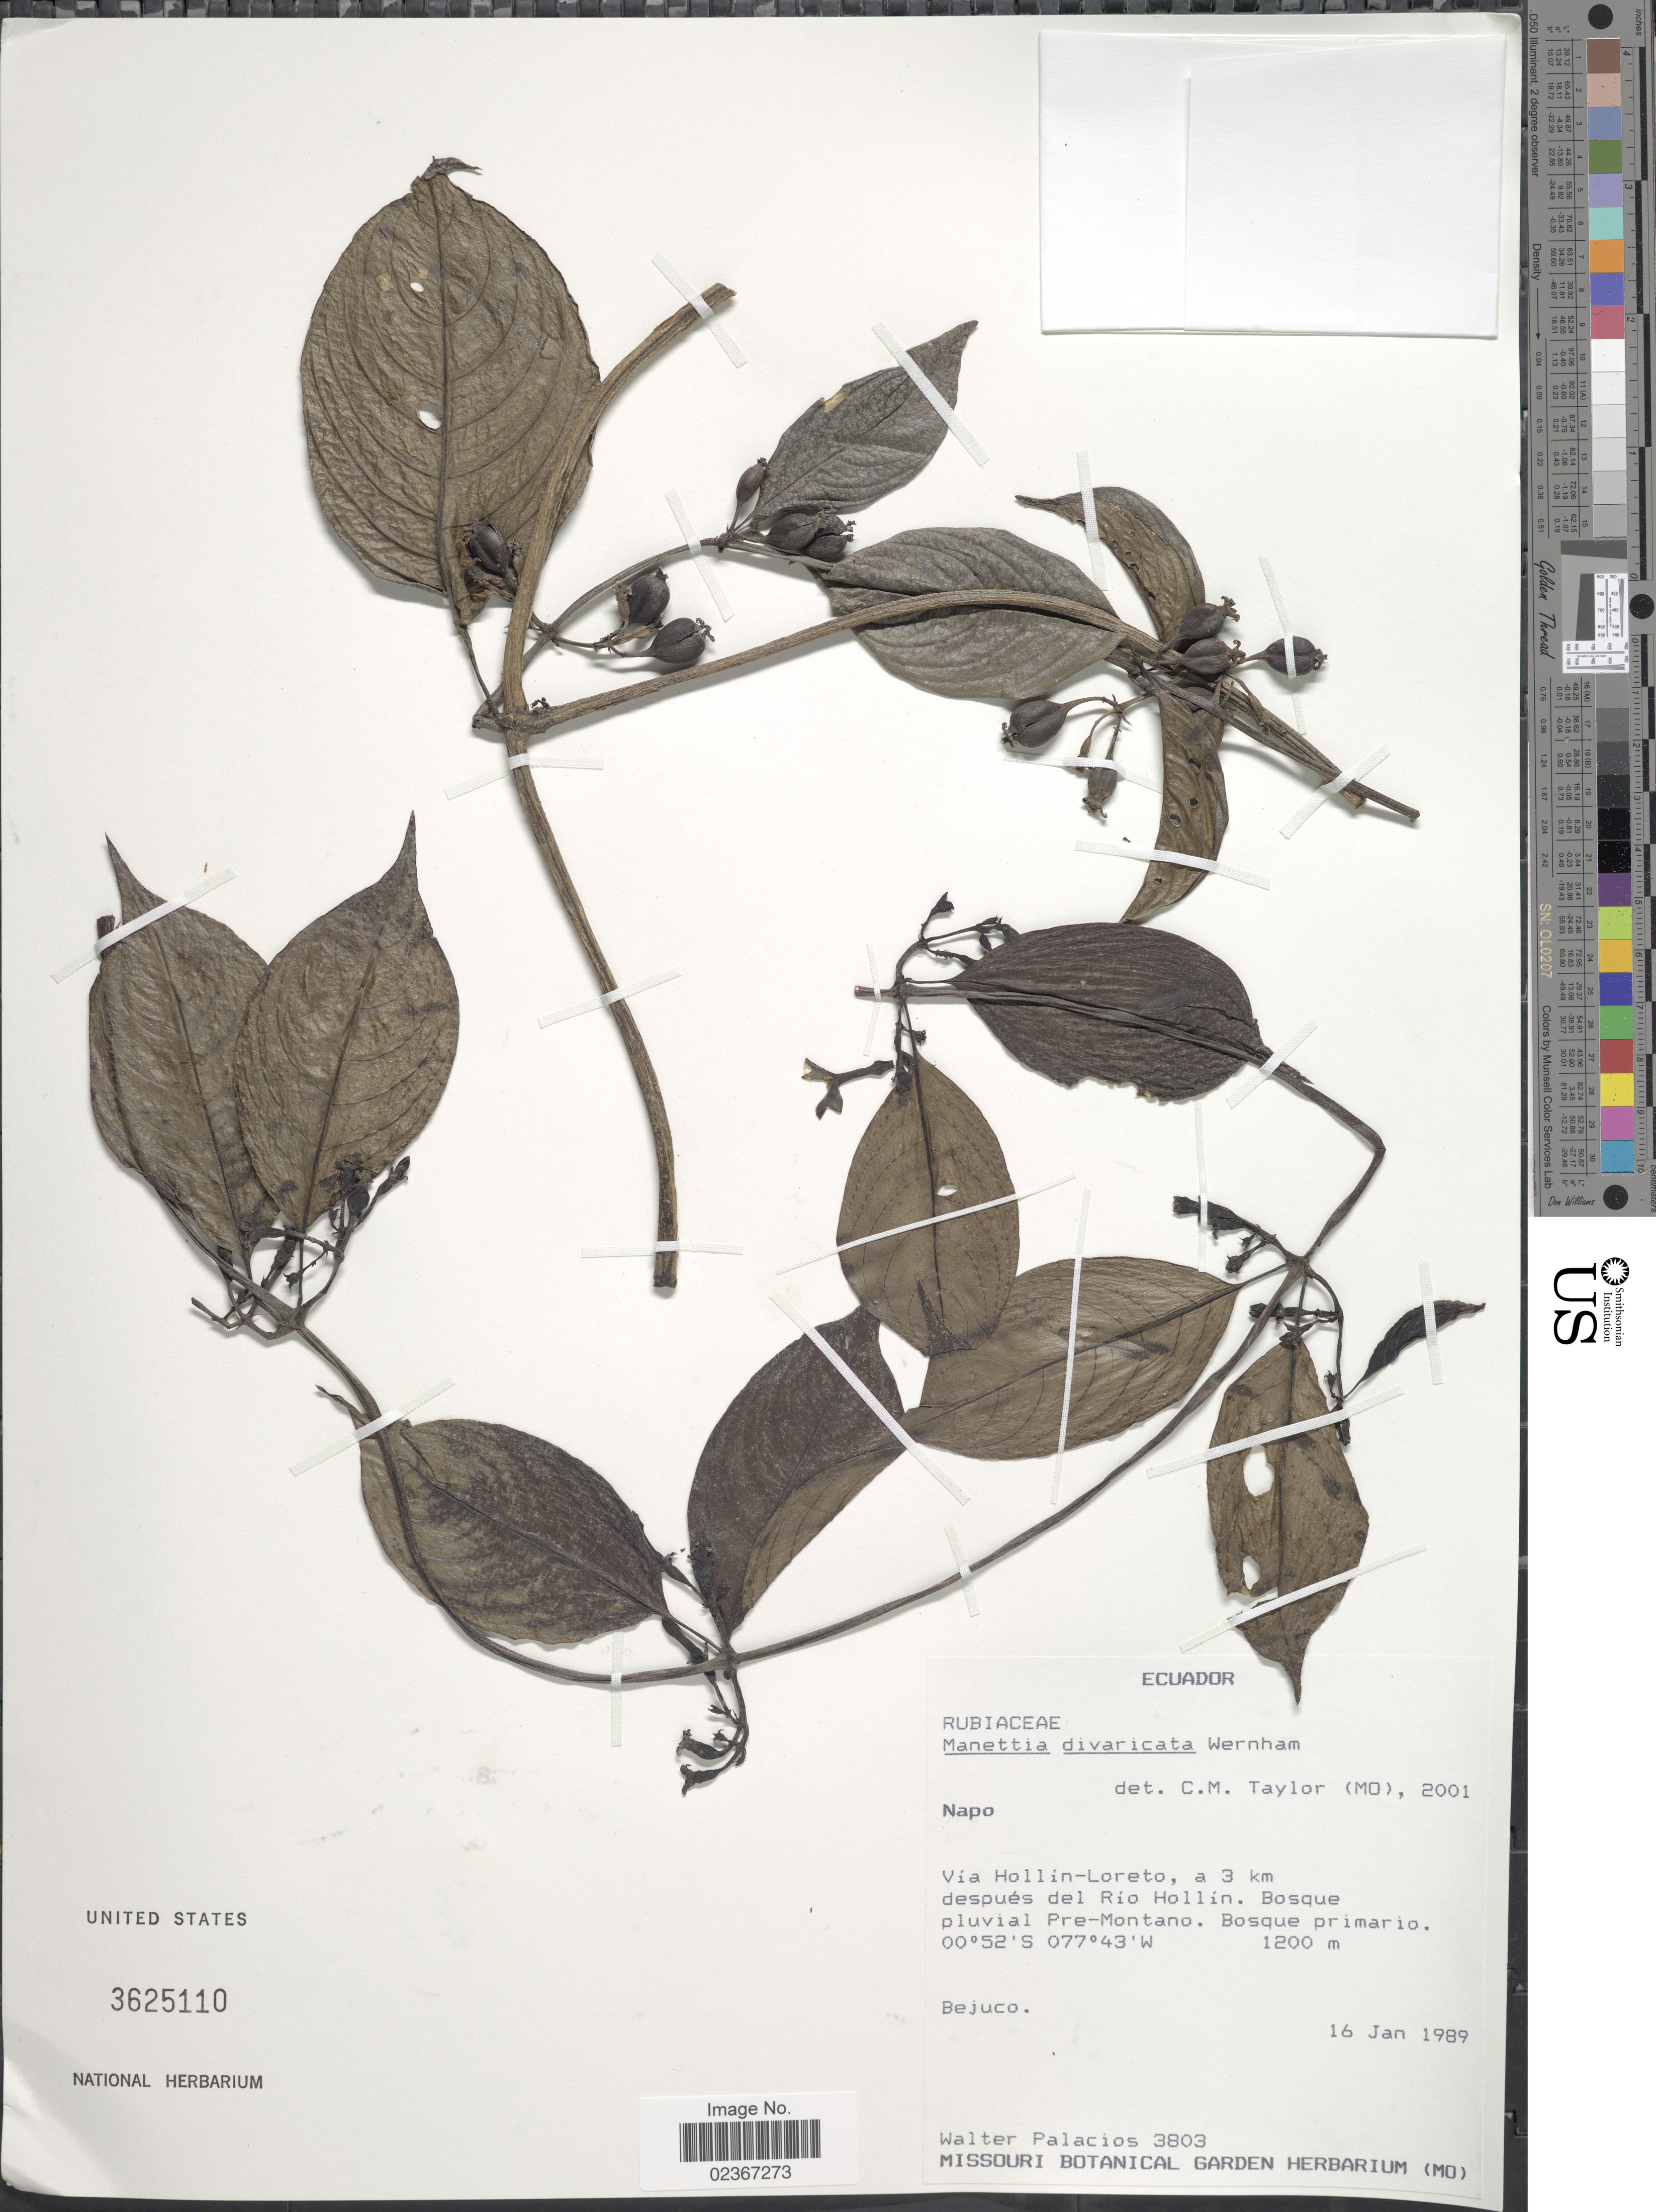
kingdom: Plantae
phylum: Tracheophyta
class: Magnoliopsida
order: Gentianales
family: Rubiaceae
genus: Manettia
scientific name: Manettia divaricata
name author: Wernham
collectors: W. Palacios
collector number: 3803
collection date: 1989-01-16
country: Ecuador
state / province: Napo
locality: Via Hollin-Loreto, a 3 km despues del Rio Hollin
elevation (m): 1200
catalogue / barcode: US 3625110